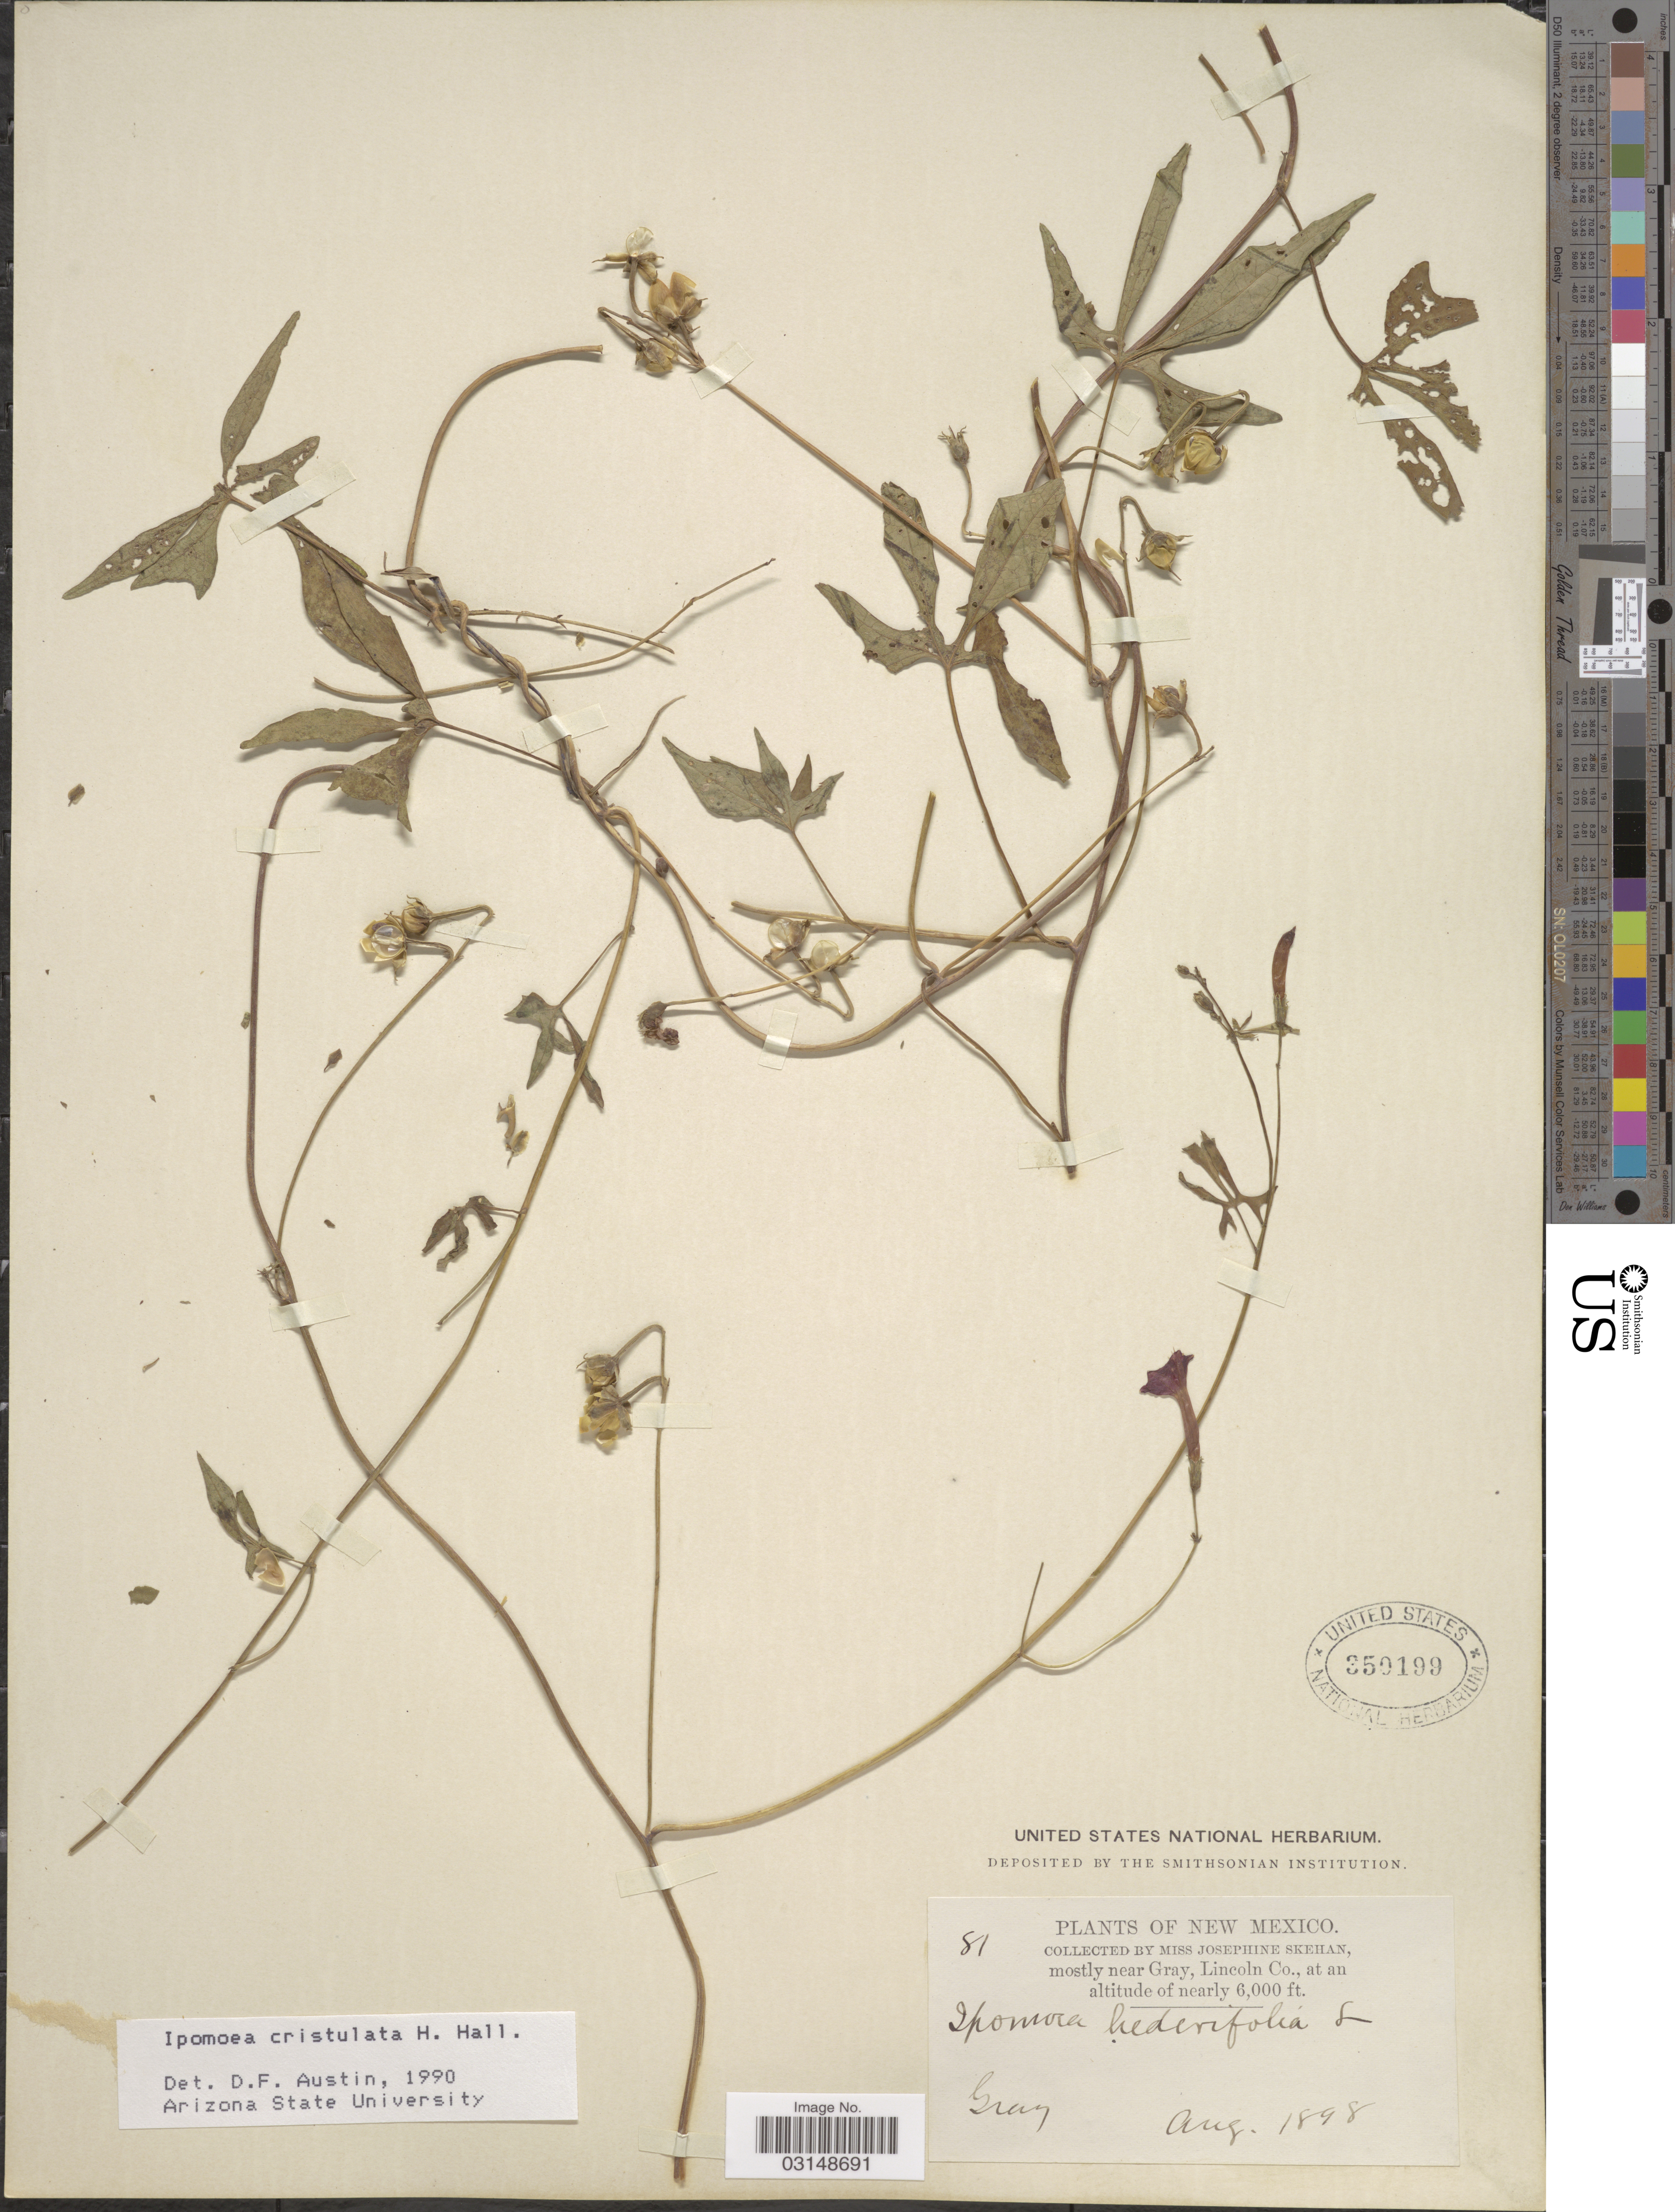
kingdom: Plantae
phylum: Tracheophyta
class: Magnoliopsida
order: Solanales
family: Convolvulaceae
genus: Ipomoea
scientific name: Ipomoea cristulata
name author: Hallier f.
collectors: J. Skehan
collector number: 81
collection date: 1898-08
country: United States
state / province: New Mexico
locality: Mostly near Gray, Lincoln Co.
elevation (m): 1829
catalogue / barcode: US 350199